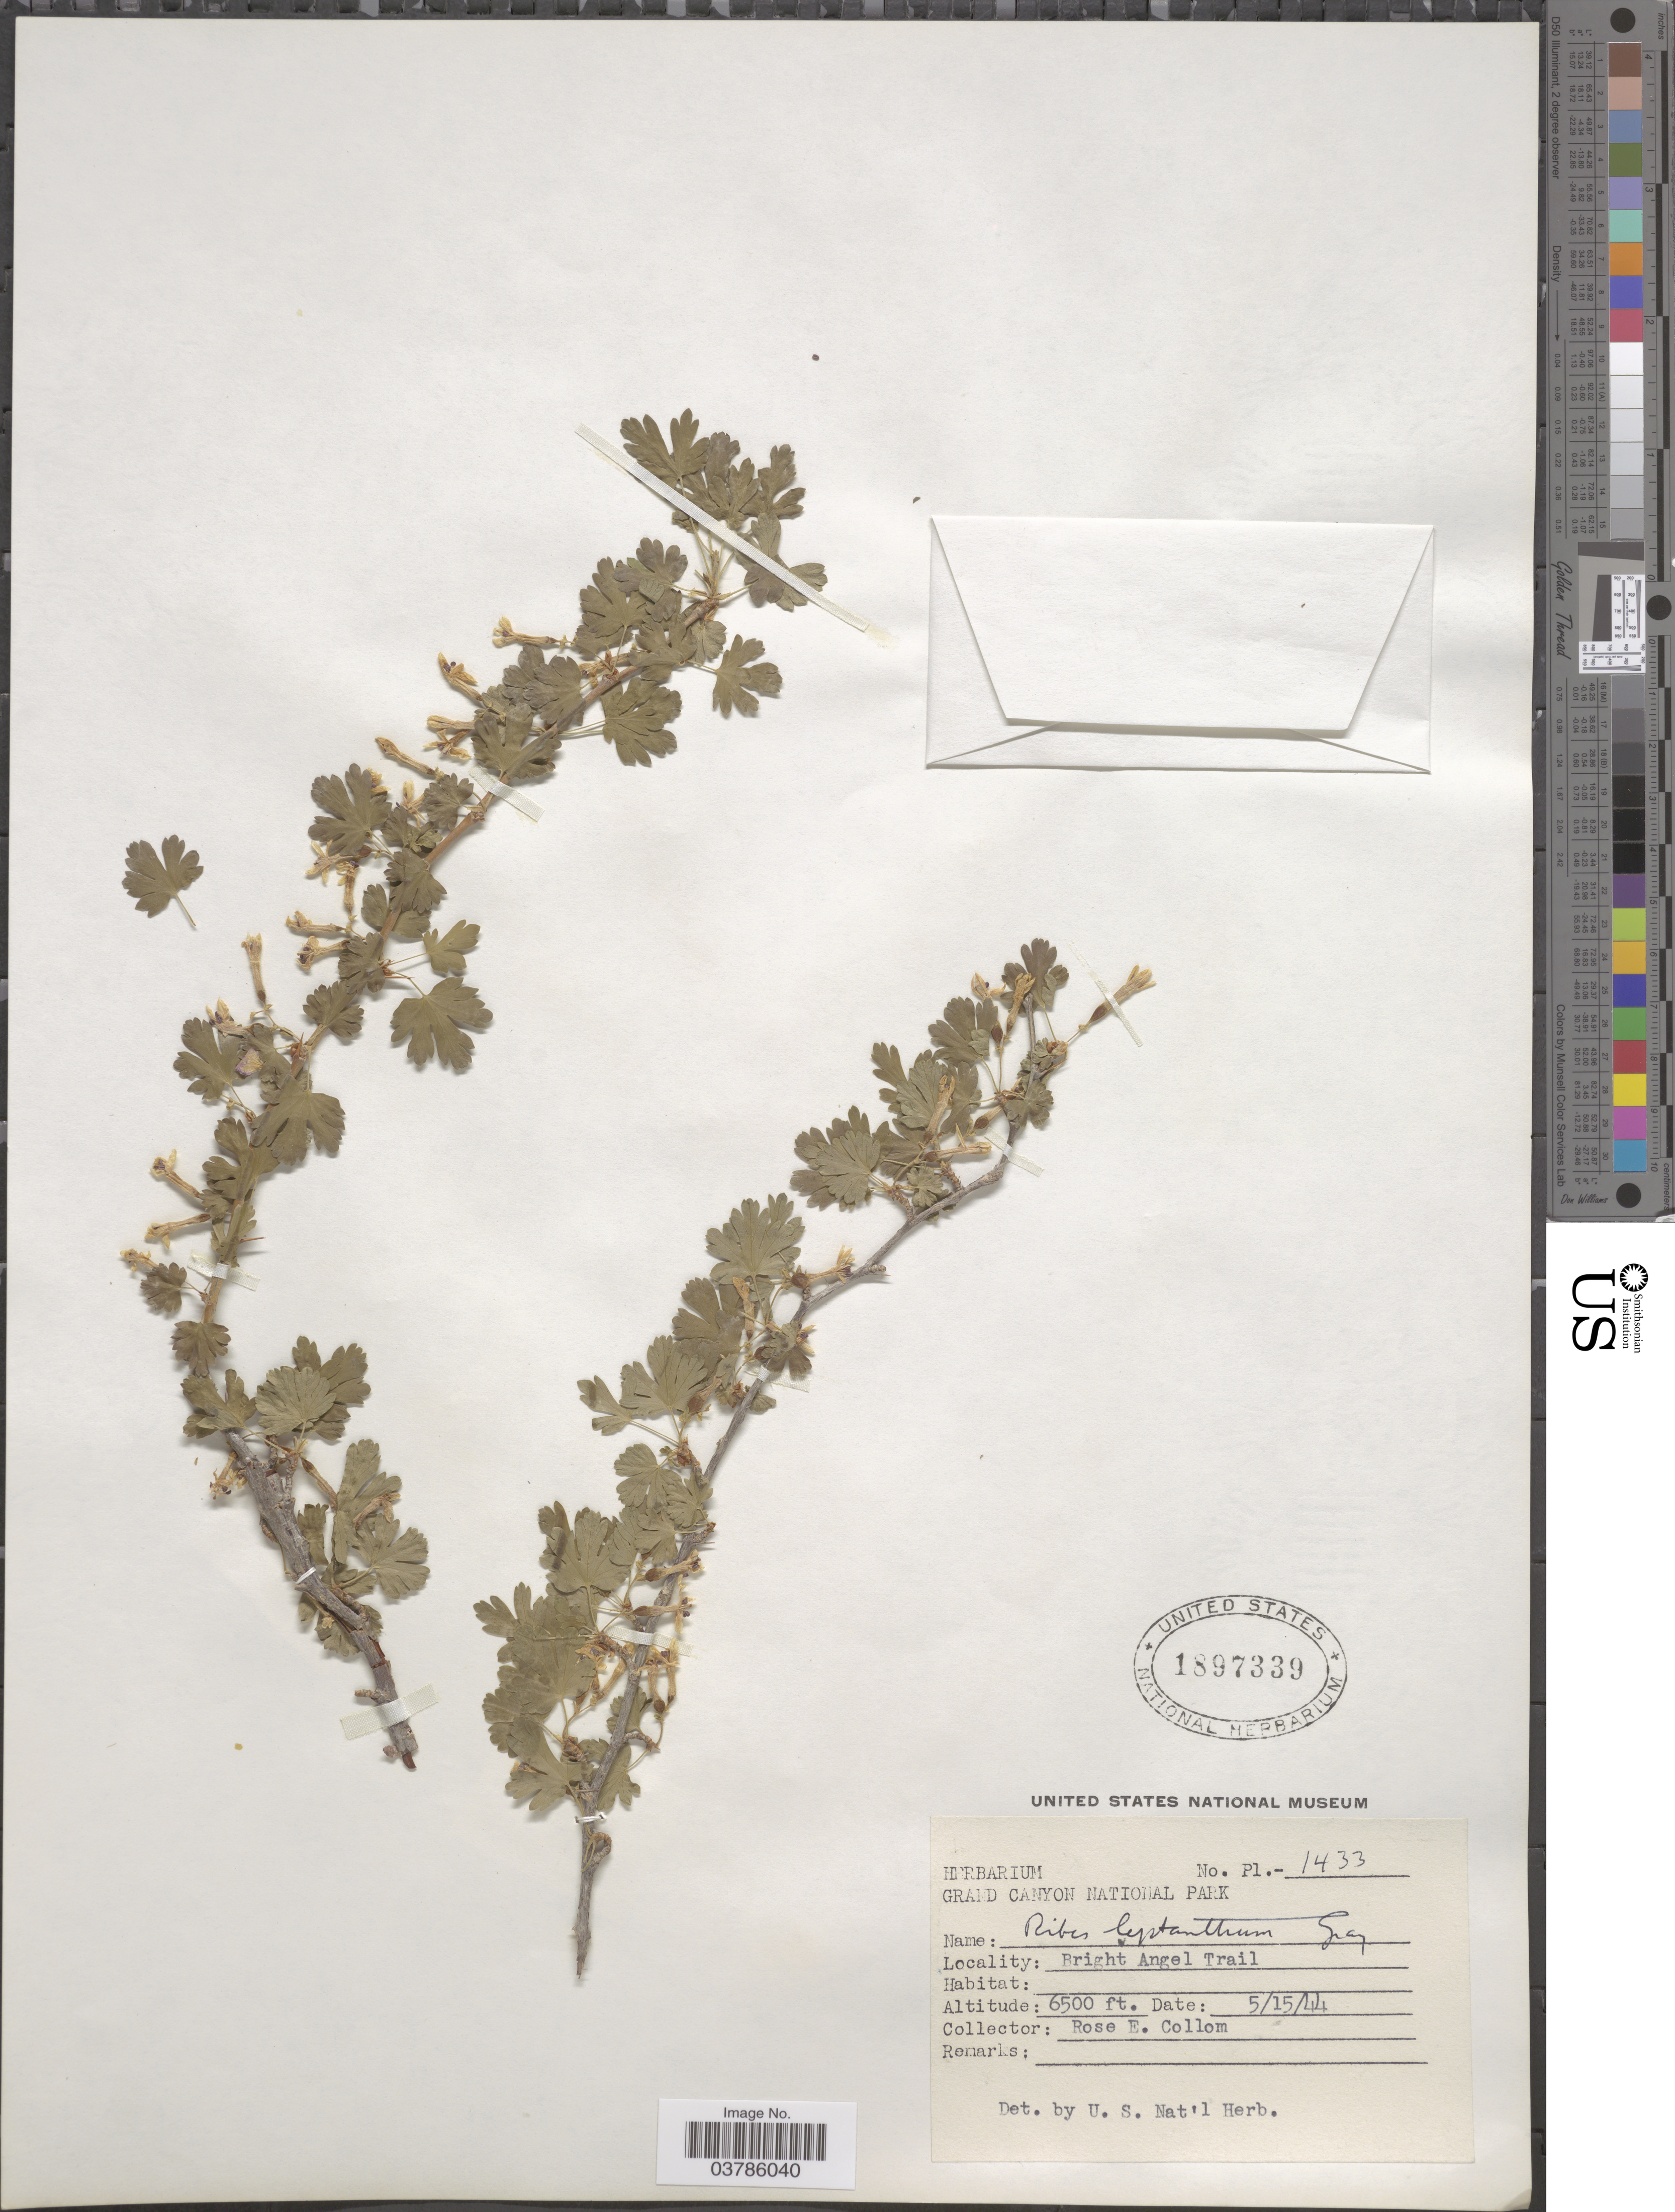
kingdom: Plantae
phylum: Tracheophyta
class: Magnoliopsida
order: Saxifragales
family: Grossulariaceae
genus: Ribes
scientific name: Ribes leptanthum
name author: A. Gray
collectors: R. E. Collom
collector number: Pl.-1433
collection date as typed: Transcribed d/m/y: 15/5/44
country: United States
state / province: Arizona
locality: Bright Angel Trail.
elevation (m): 1981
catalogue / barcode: US 1897339